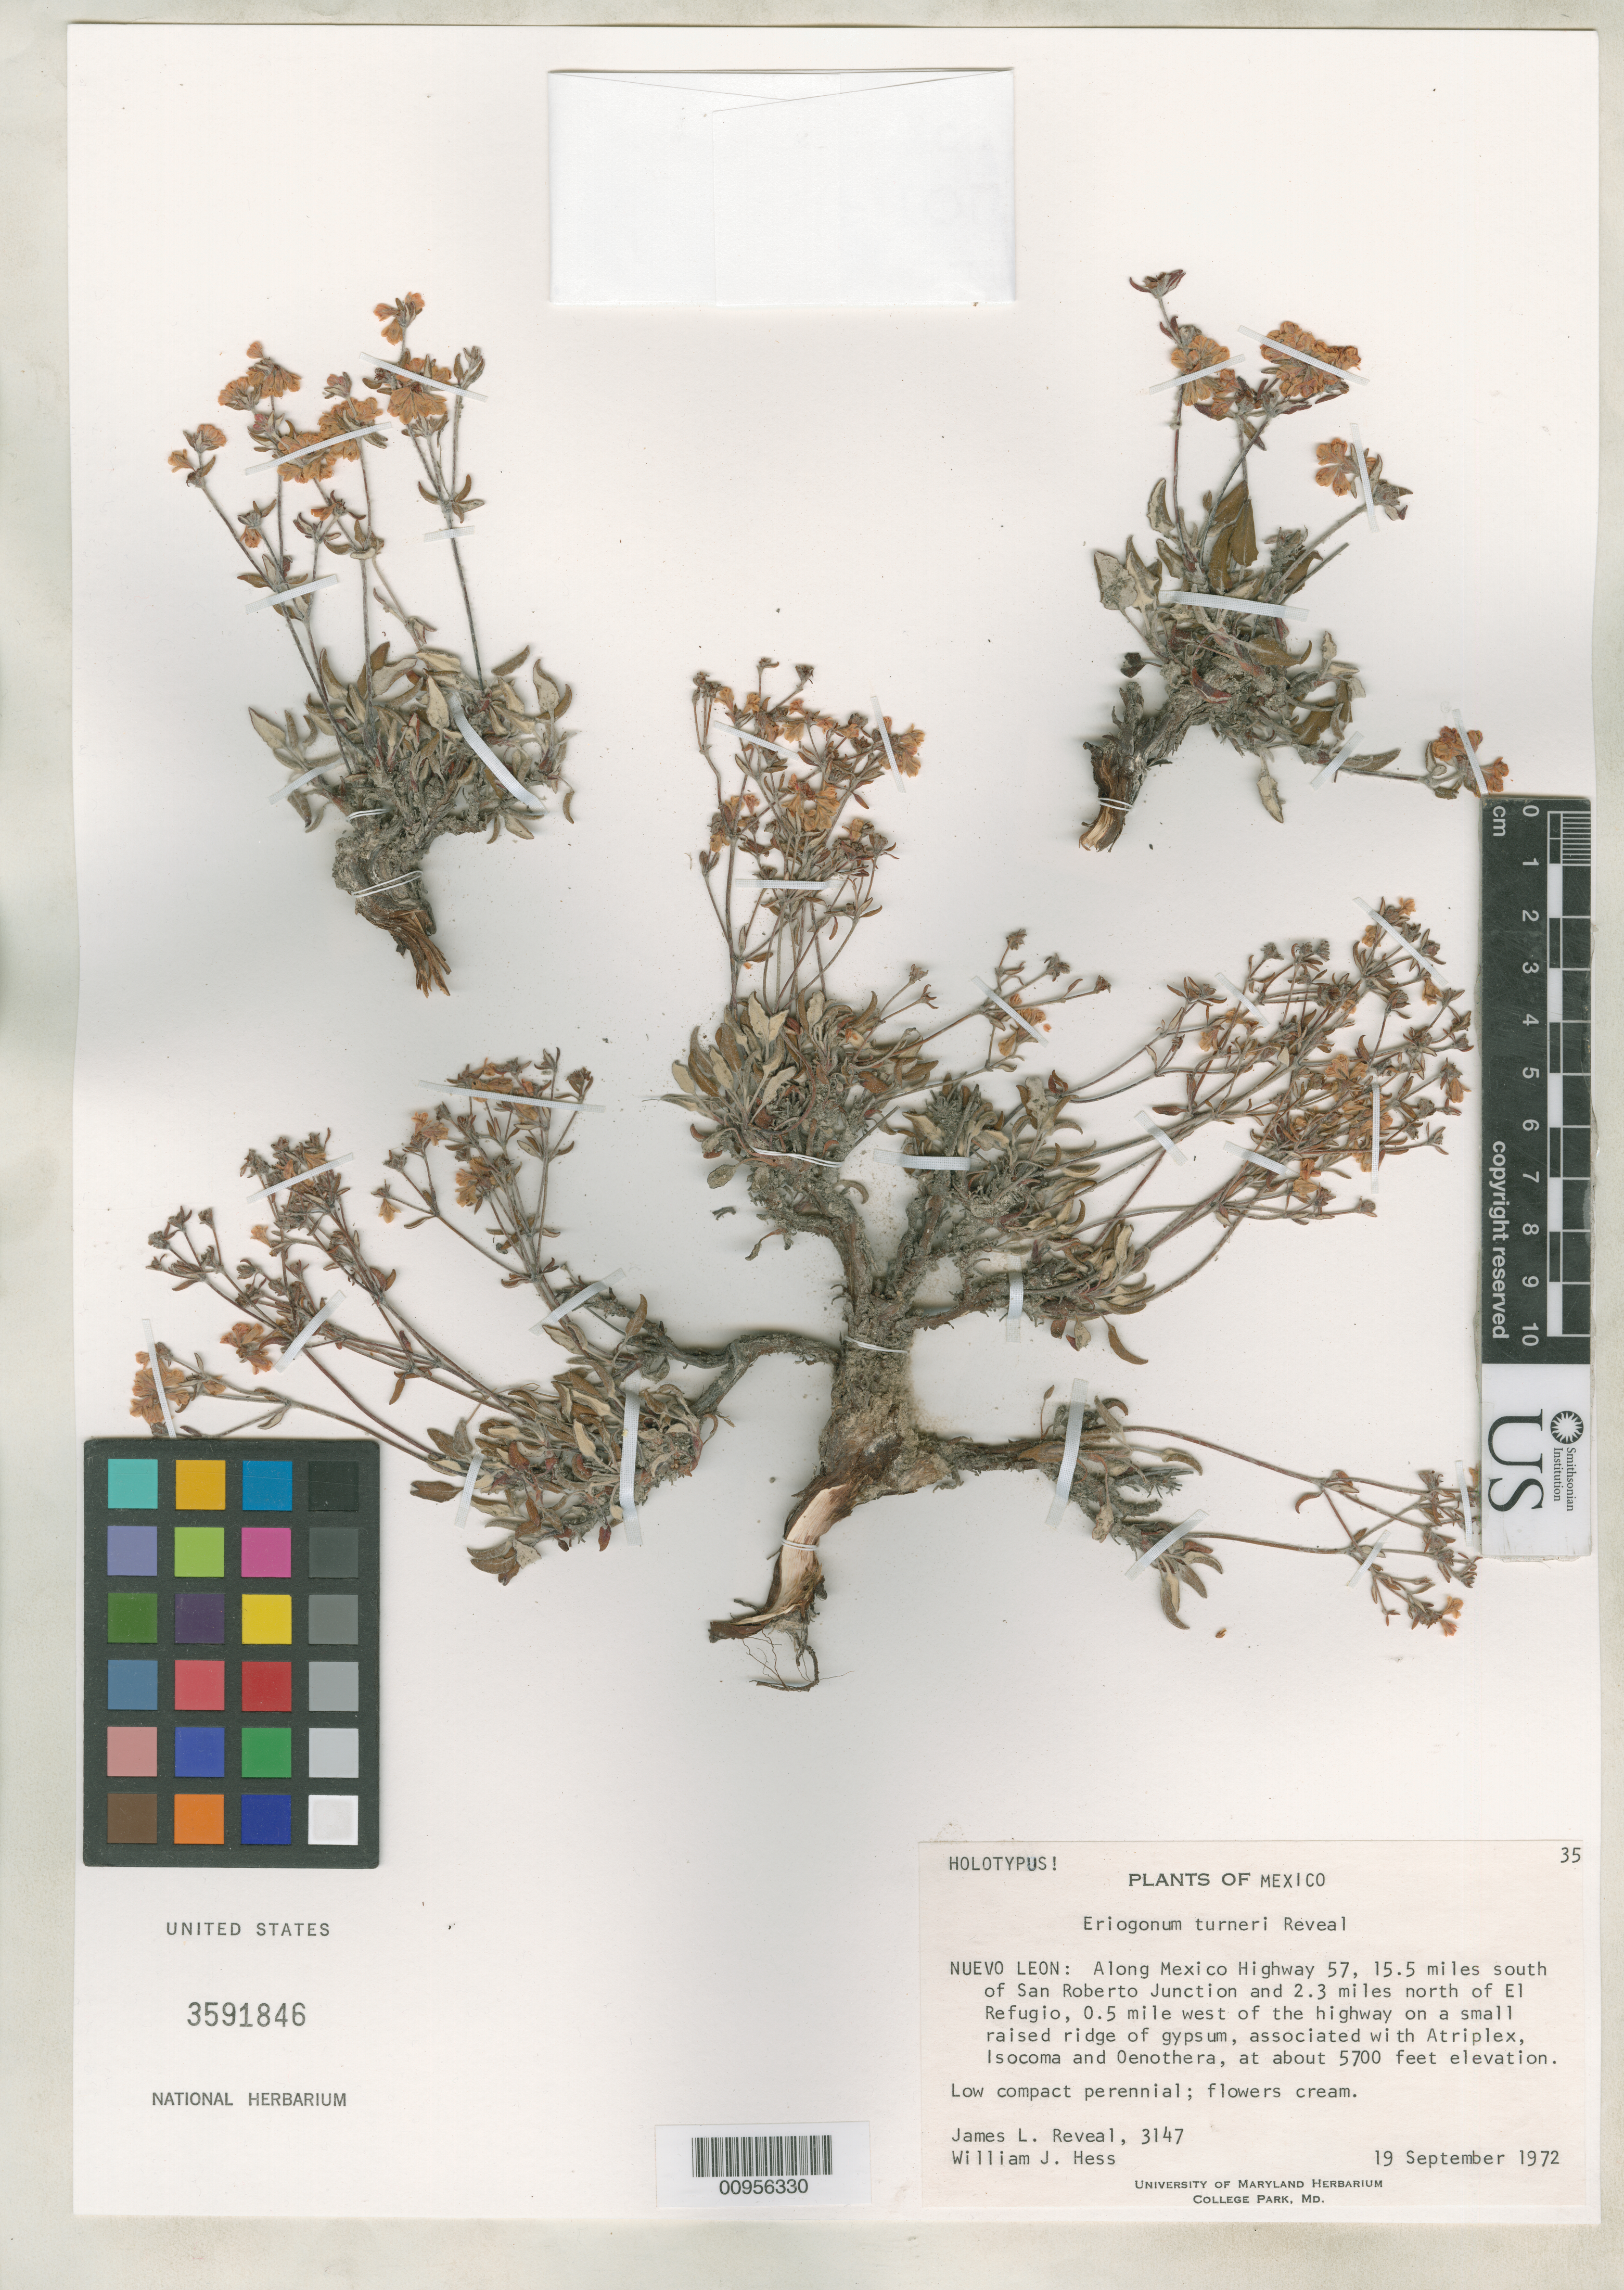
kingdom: Plantae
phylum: Tracheophyta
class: Magnoliopsida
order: Caryophyllales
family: Polygonaceae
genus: Eriogonum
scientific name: Eriogonum turneri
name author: Reveal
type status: Holotype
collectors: J. L. Reveal & W. Hess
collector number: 3147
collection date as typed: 19 Sep 1972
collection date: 1972-09-19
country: Mexico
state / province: Nuevo León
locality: Nuevo León: along Mexico Highway 57, 15.5 miles south of San Roberto Junction and 2.3 miles north of El Refugio, 0.5 mile west of the highway on a small raised ridge of gypsum.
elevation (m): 1737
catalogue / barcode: US 3591846